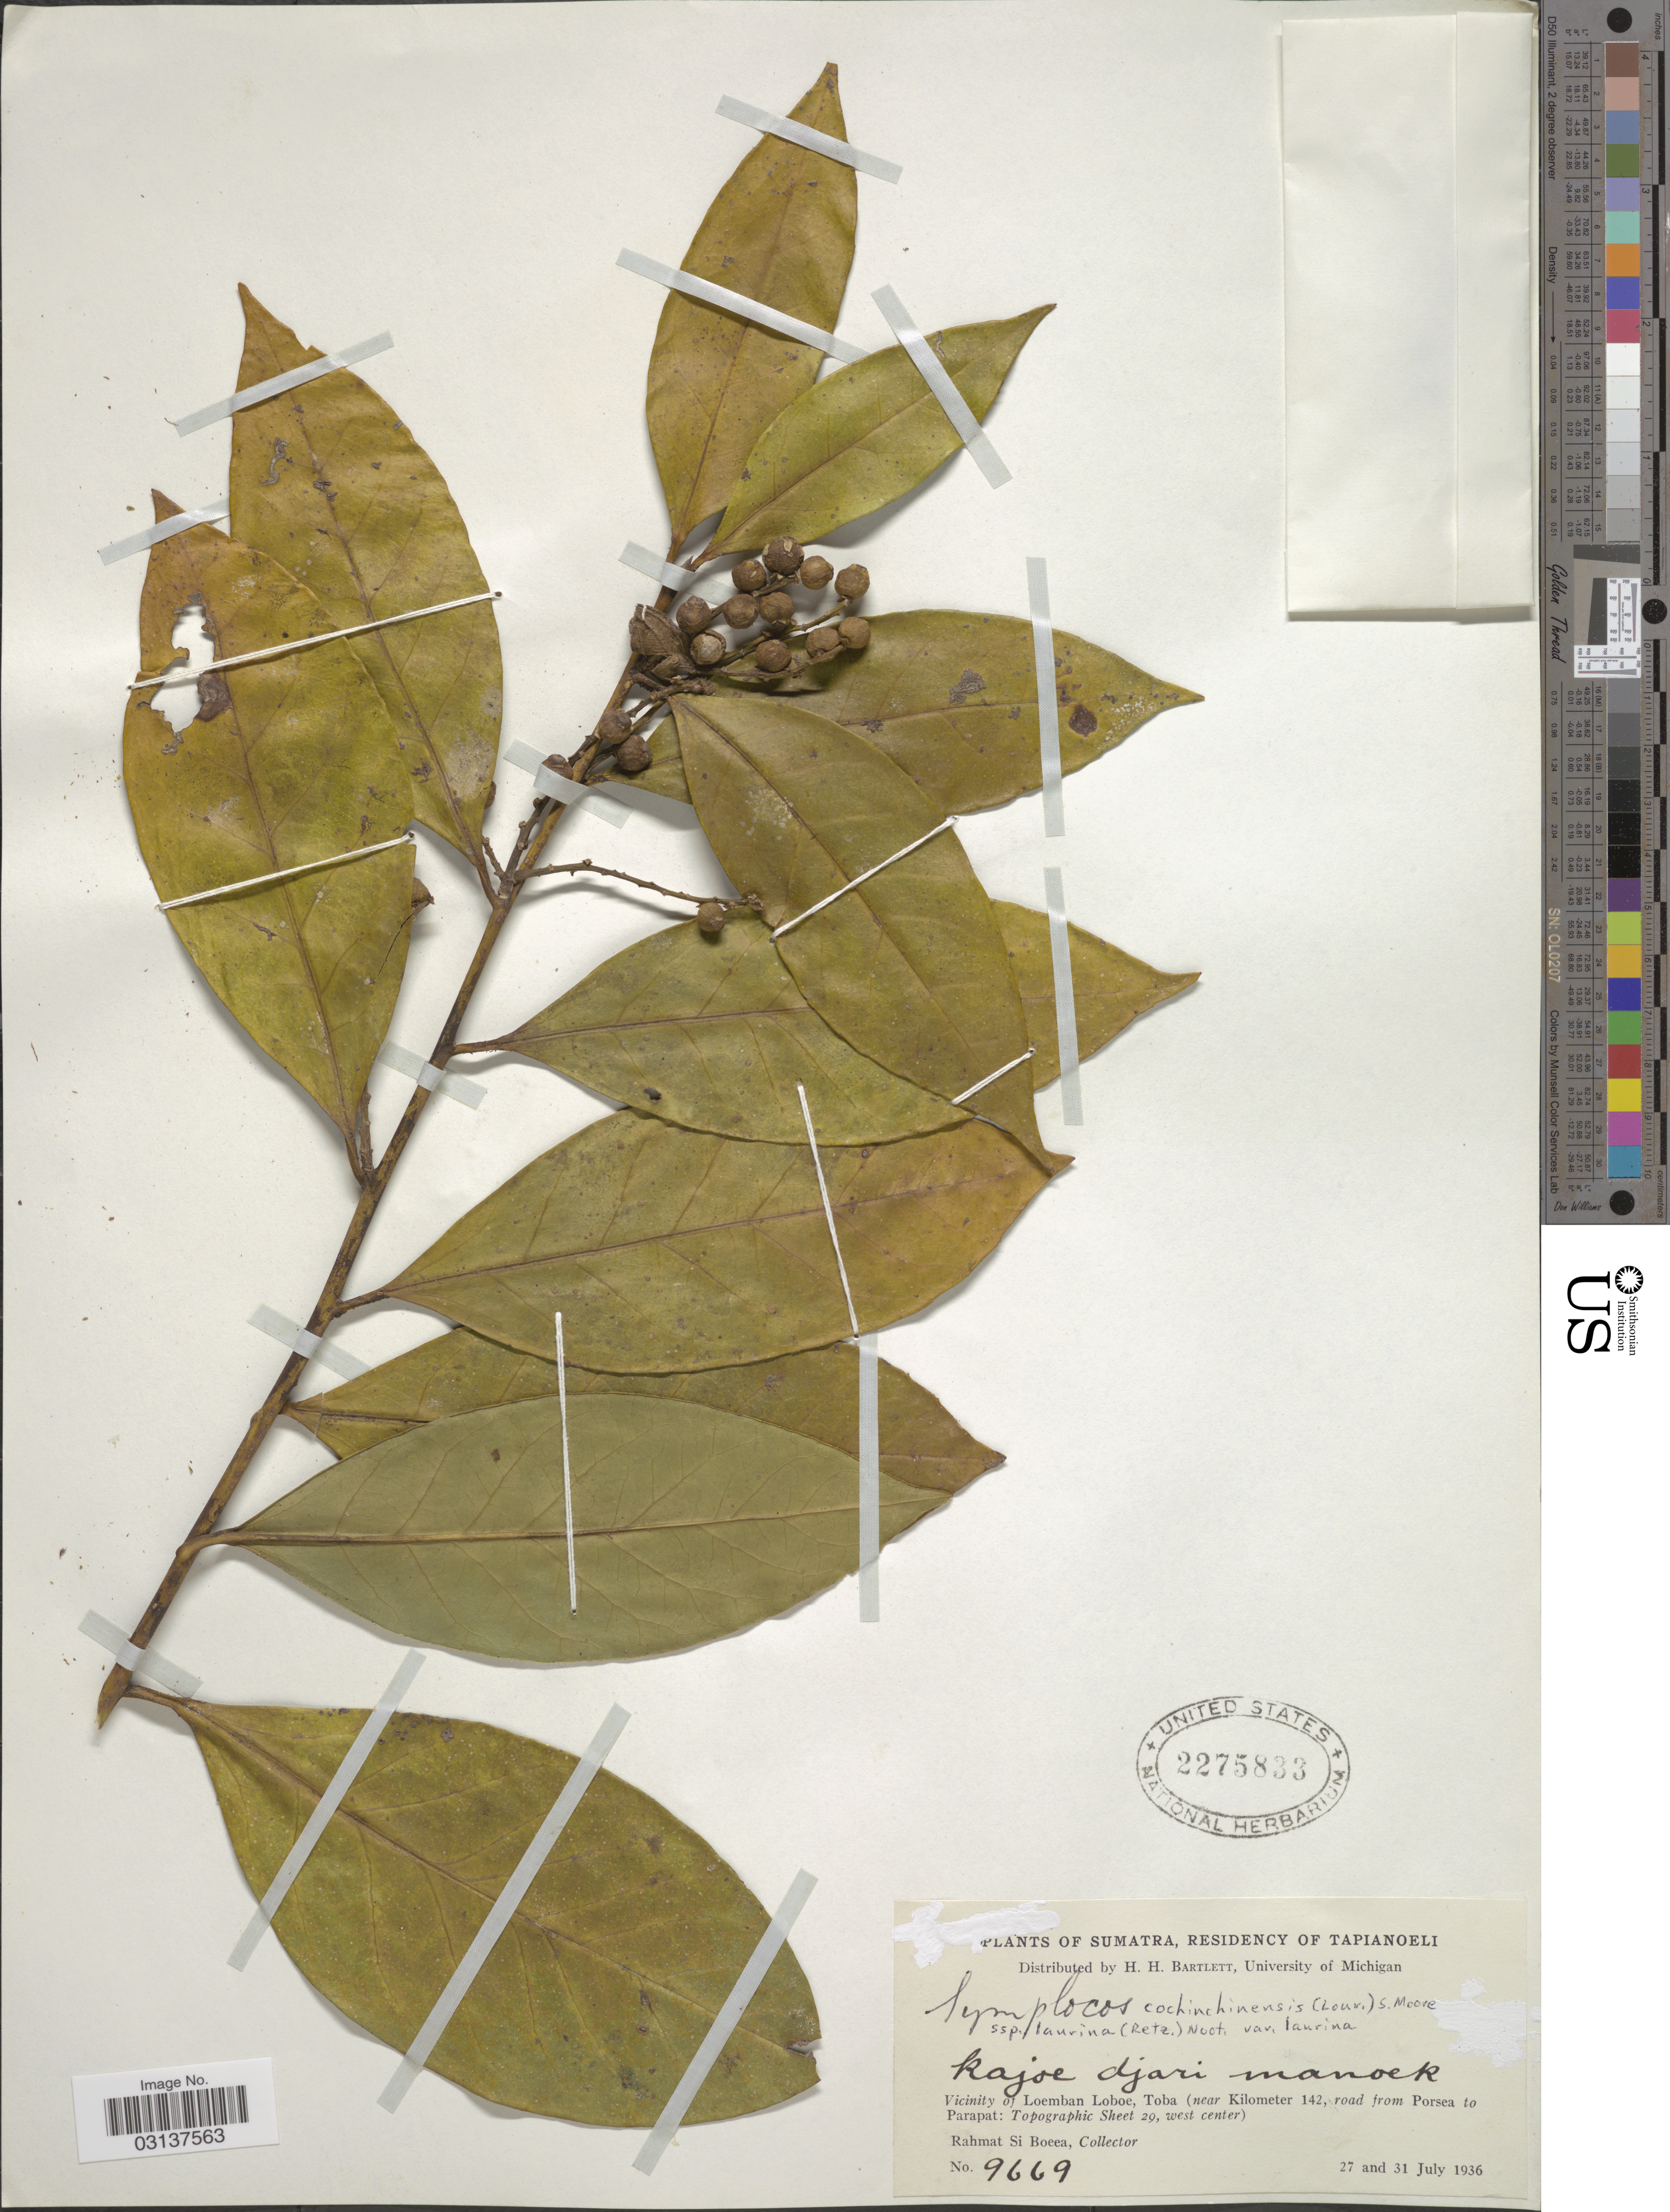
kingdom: Plantae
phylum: Tracheophyta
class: Magnoliopsida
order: Ericales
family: Symplocaceae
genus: Symplocos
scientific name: Symplocos cochinchinensis subsp. laurina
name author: (Retz.) Noot.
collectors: Rahmat Si Boeea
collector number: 9669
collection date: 1936-07-27/1936-07-31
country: Indonesia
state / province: Sumatra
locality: Residency of Tapianoeli, Vicinity of Loemban Loboe, Toba (near Kilometer 142, road from Porsea to Parapat: Topographic Sheet 29, west center).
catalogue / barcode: US 2275833